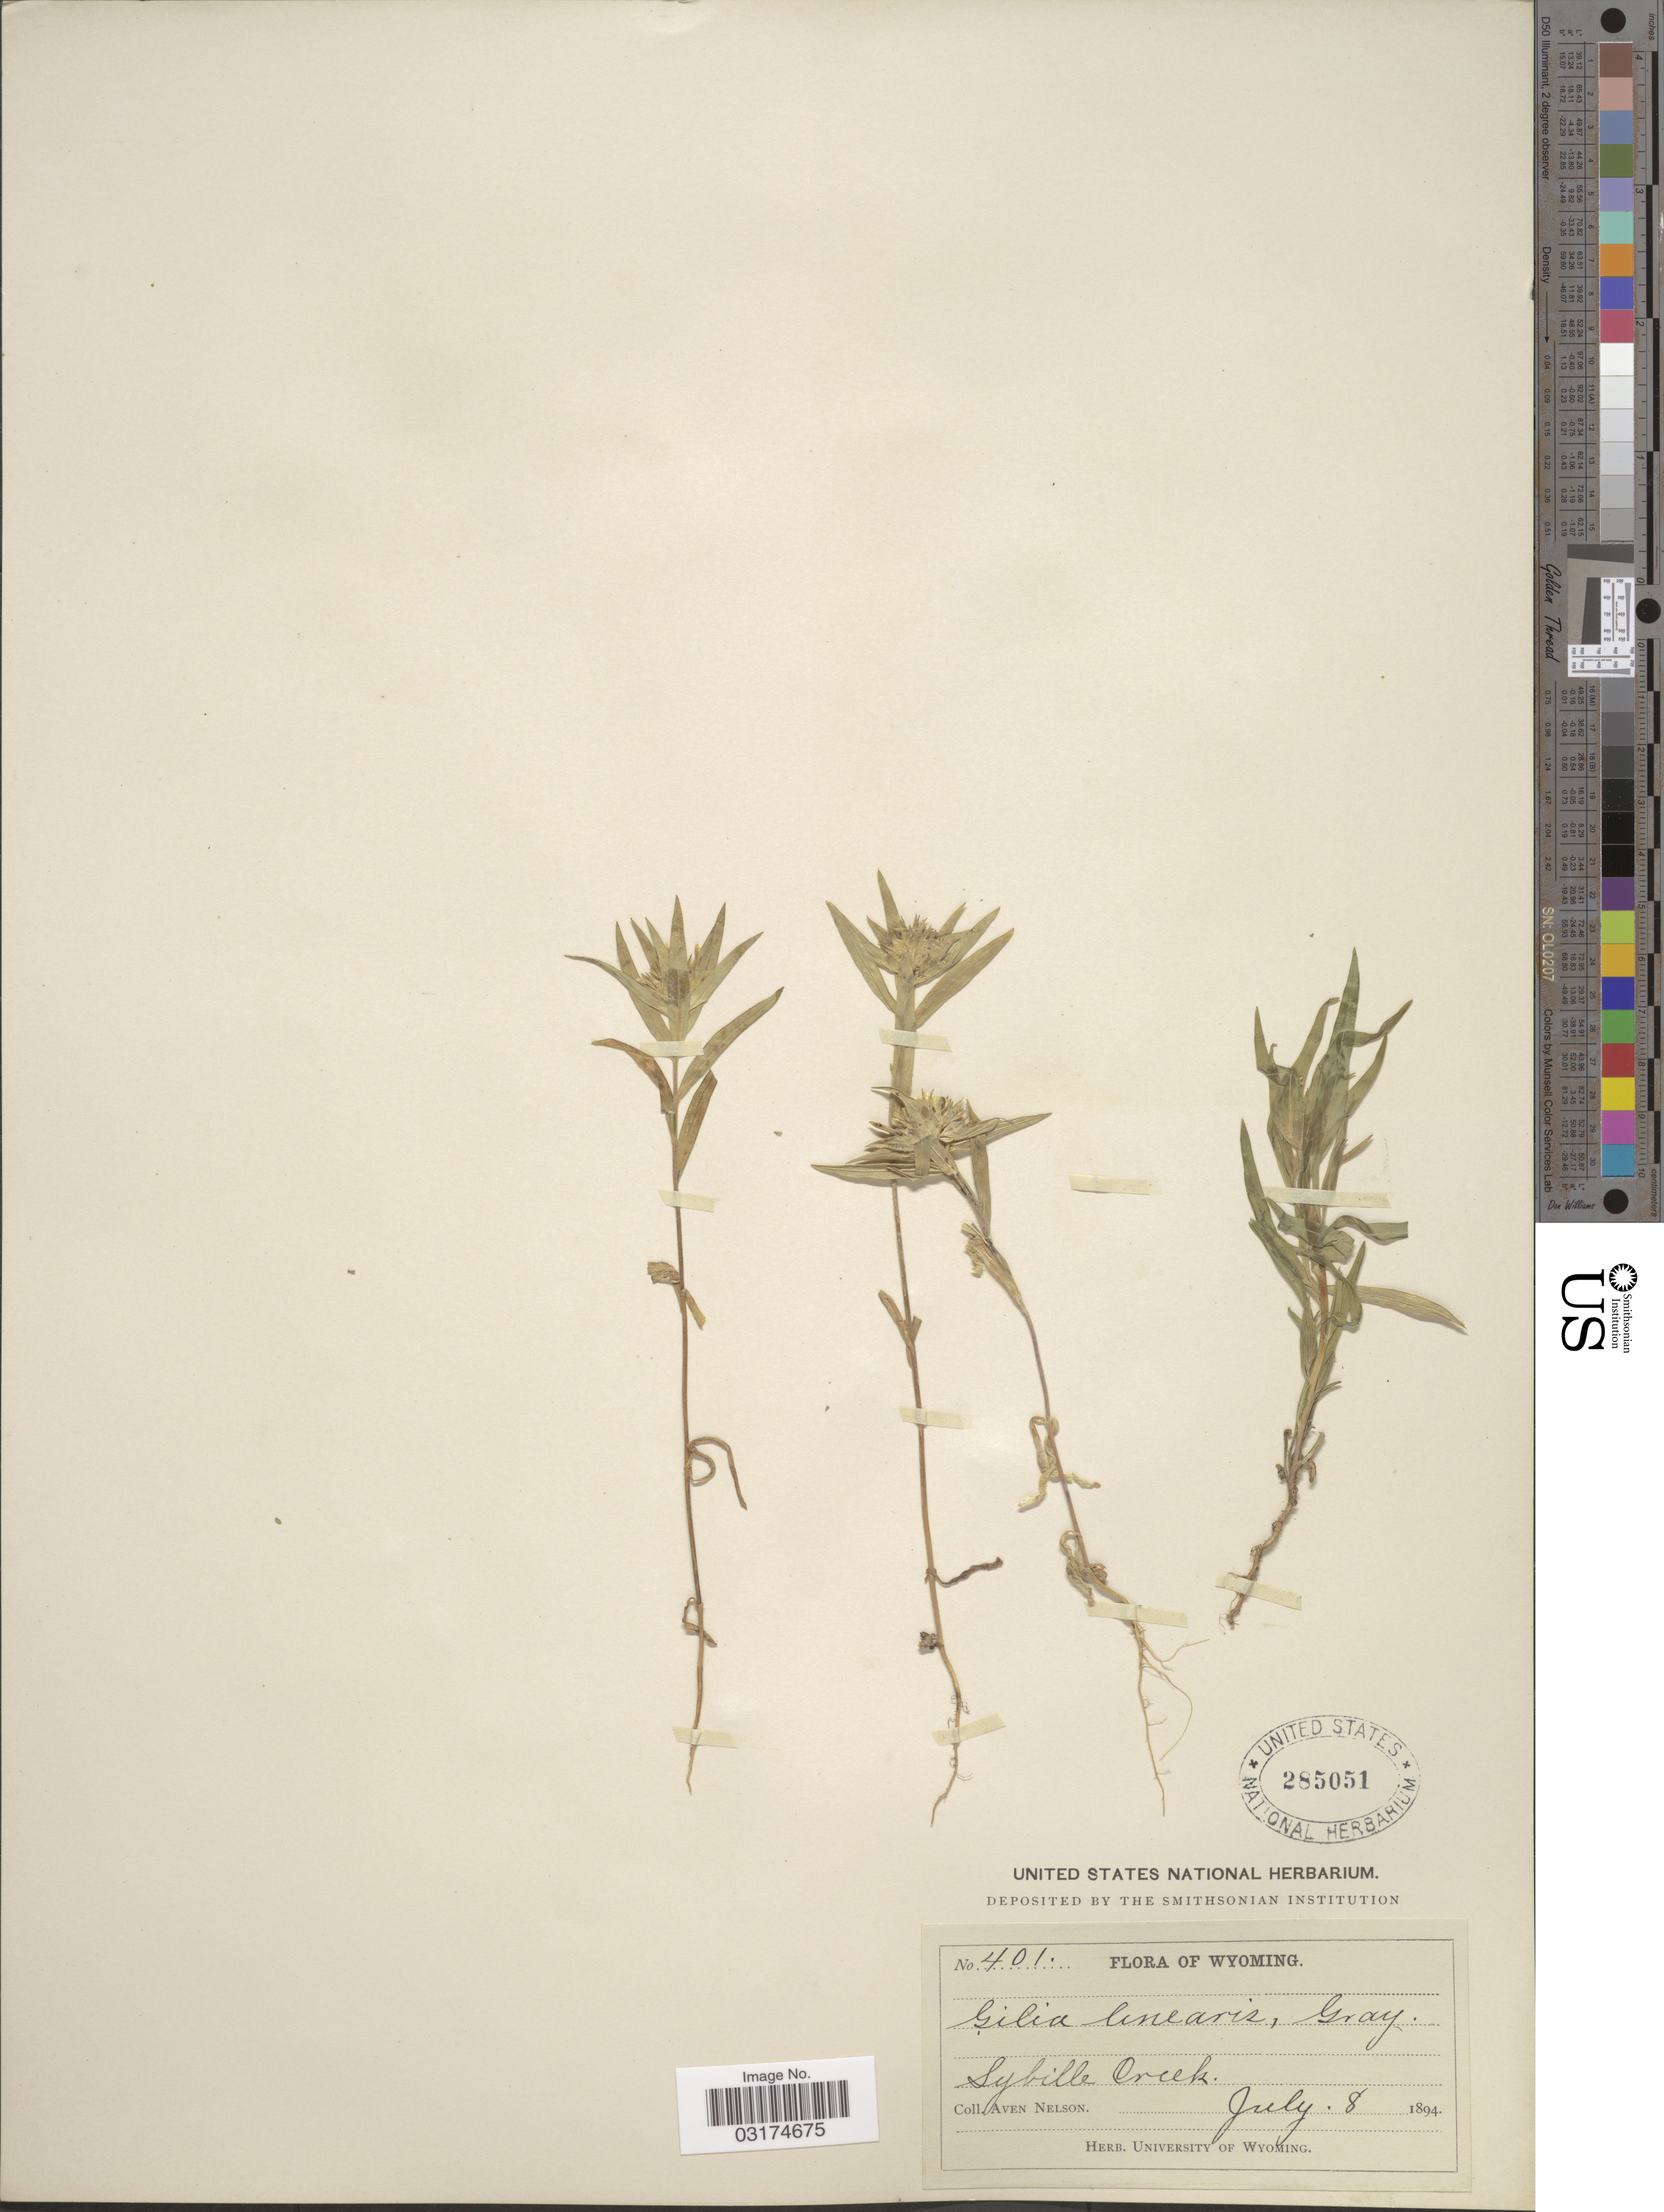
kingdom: Plantae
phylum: Tracheophyta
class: Magnoliopsida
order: Ericales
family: Polemoniaceae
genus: Collomia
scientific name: Collomia linearis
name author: Nutt.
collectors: A. Nelson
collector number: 401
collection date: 1894-07-08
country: United States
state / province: Wyoming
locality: Sybille Creek.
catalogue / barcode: US 285051